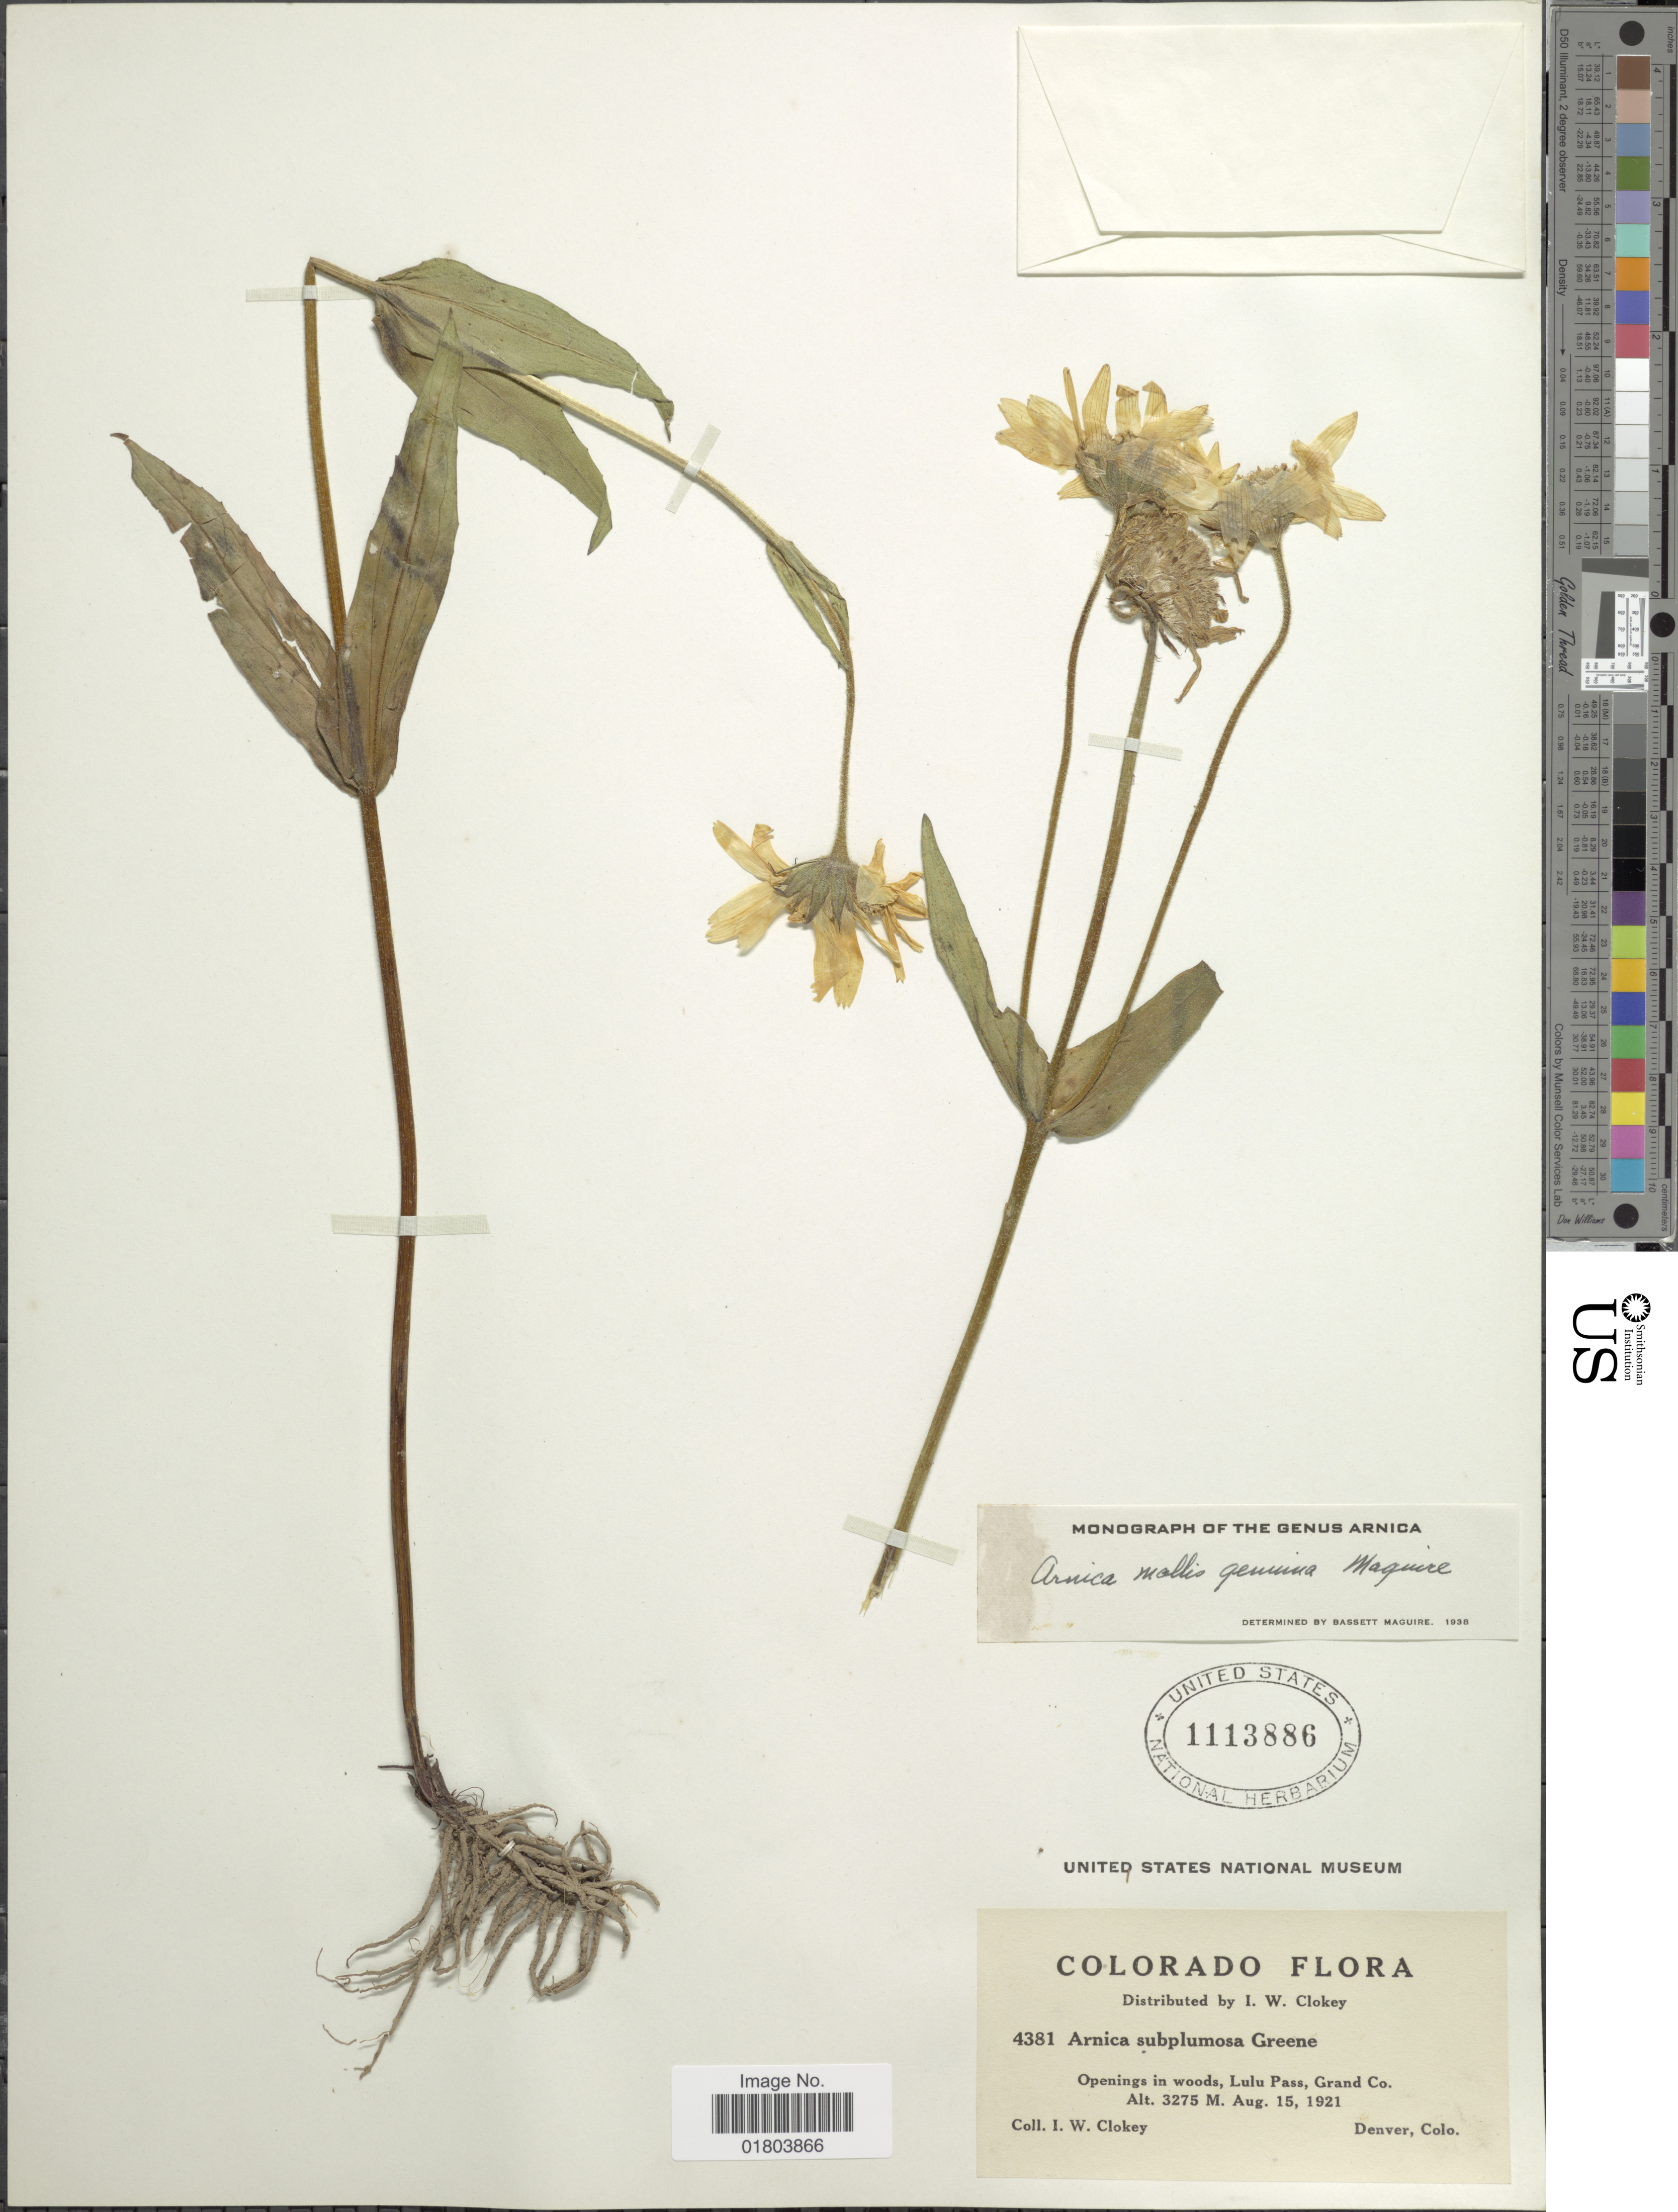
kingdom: Plantae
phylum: Tracheophyta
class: Magnoliopsida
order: Asterales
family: Asteraceae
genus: Arnica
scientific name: Arnica mollis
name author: Hook.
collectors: I. W. Clokey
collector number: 4381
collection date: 1921-08-15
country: United States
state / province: Colorado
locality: Openings in woods, Lulu Pass, Grandd Co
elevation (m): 3275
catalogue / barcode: US 1113886